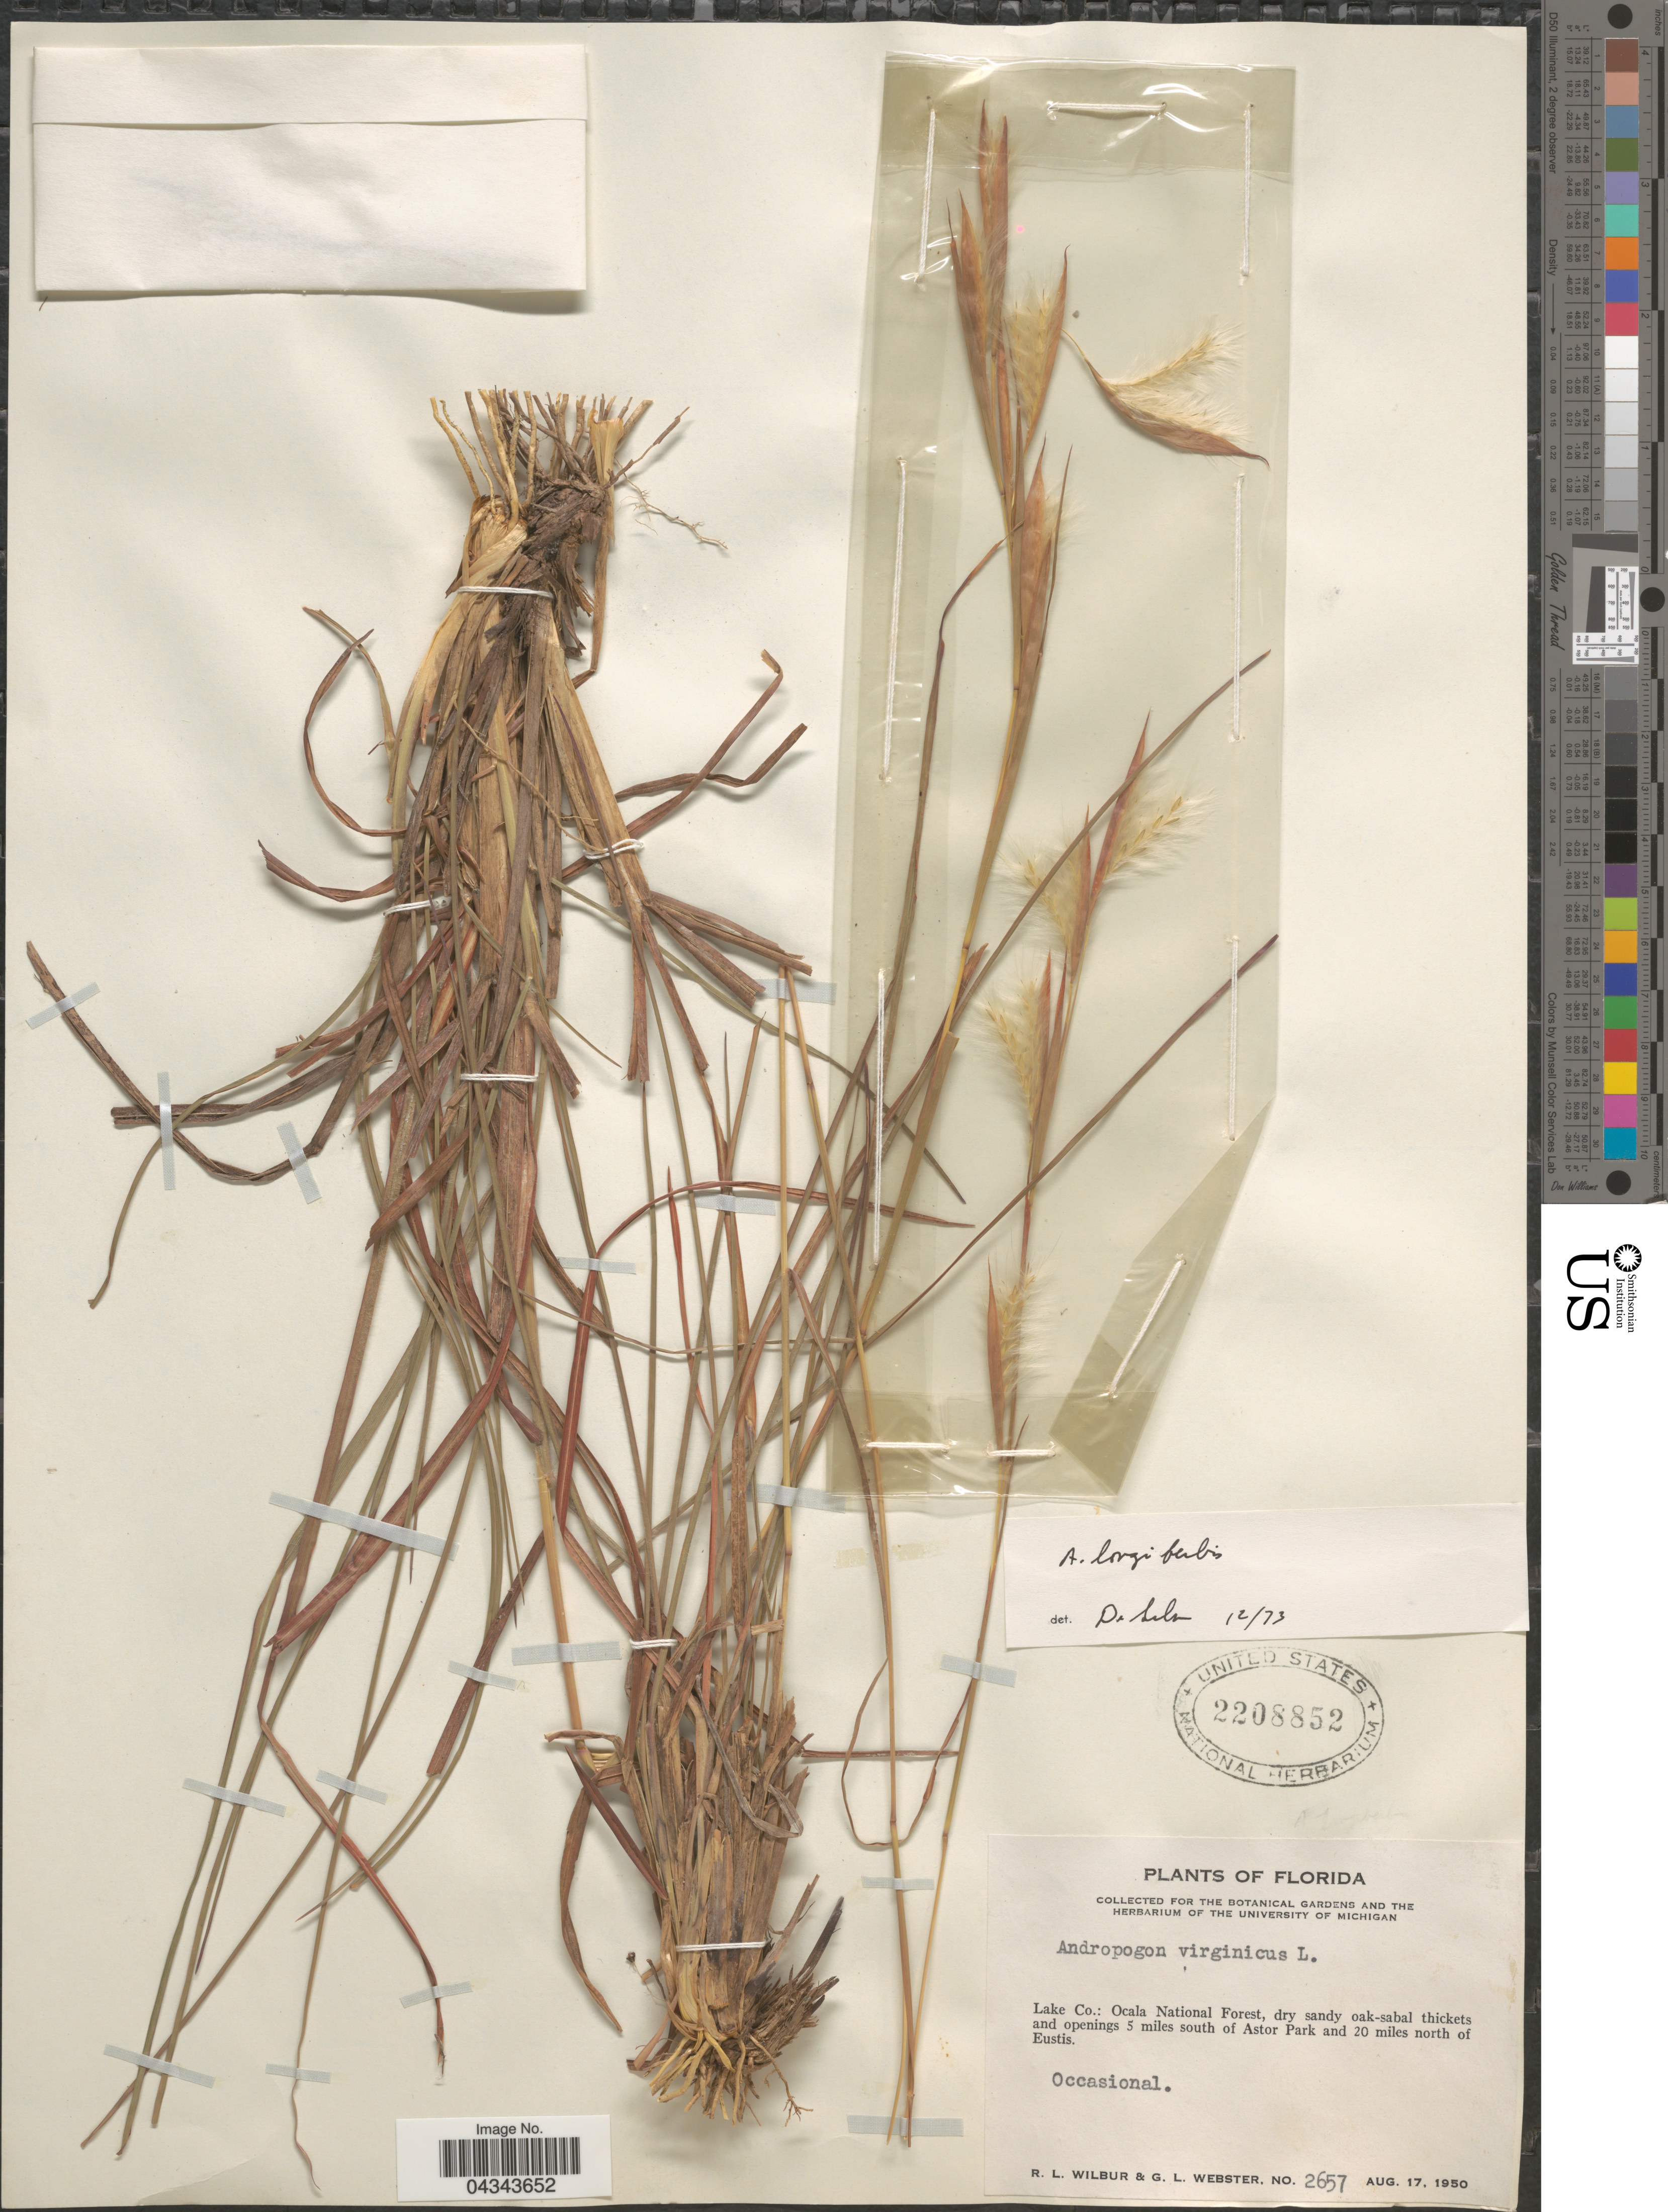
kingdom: Plantae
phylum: Tracheophyta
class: Liliopsida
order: Poales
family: Poaceae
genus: Andropogon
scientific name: Andropogon longiberbis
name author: Hack.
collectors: R. L. Wilbur & G. L. Webster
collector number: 2657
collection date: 1950-08-17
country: United States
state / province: Florida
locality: Lake Co.: Ocala National Forest, dry sandy oak-sabal thickets and openings 5 miles south of Astor Park and 20 miles north of Eustis.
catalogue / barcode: US 2208852